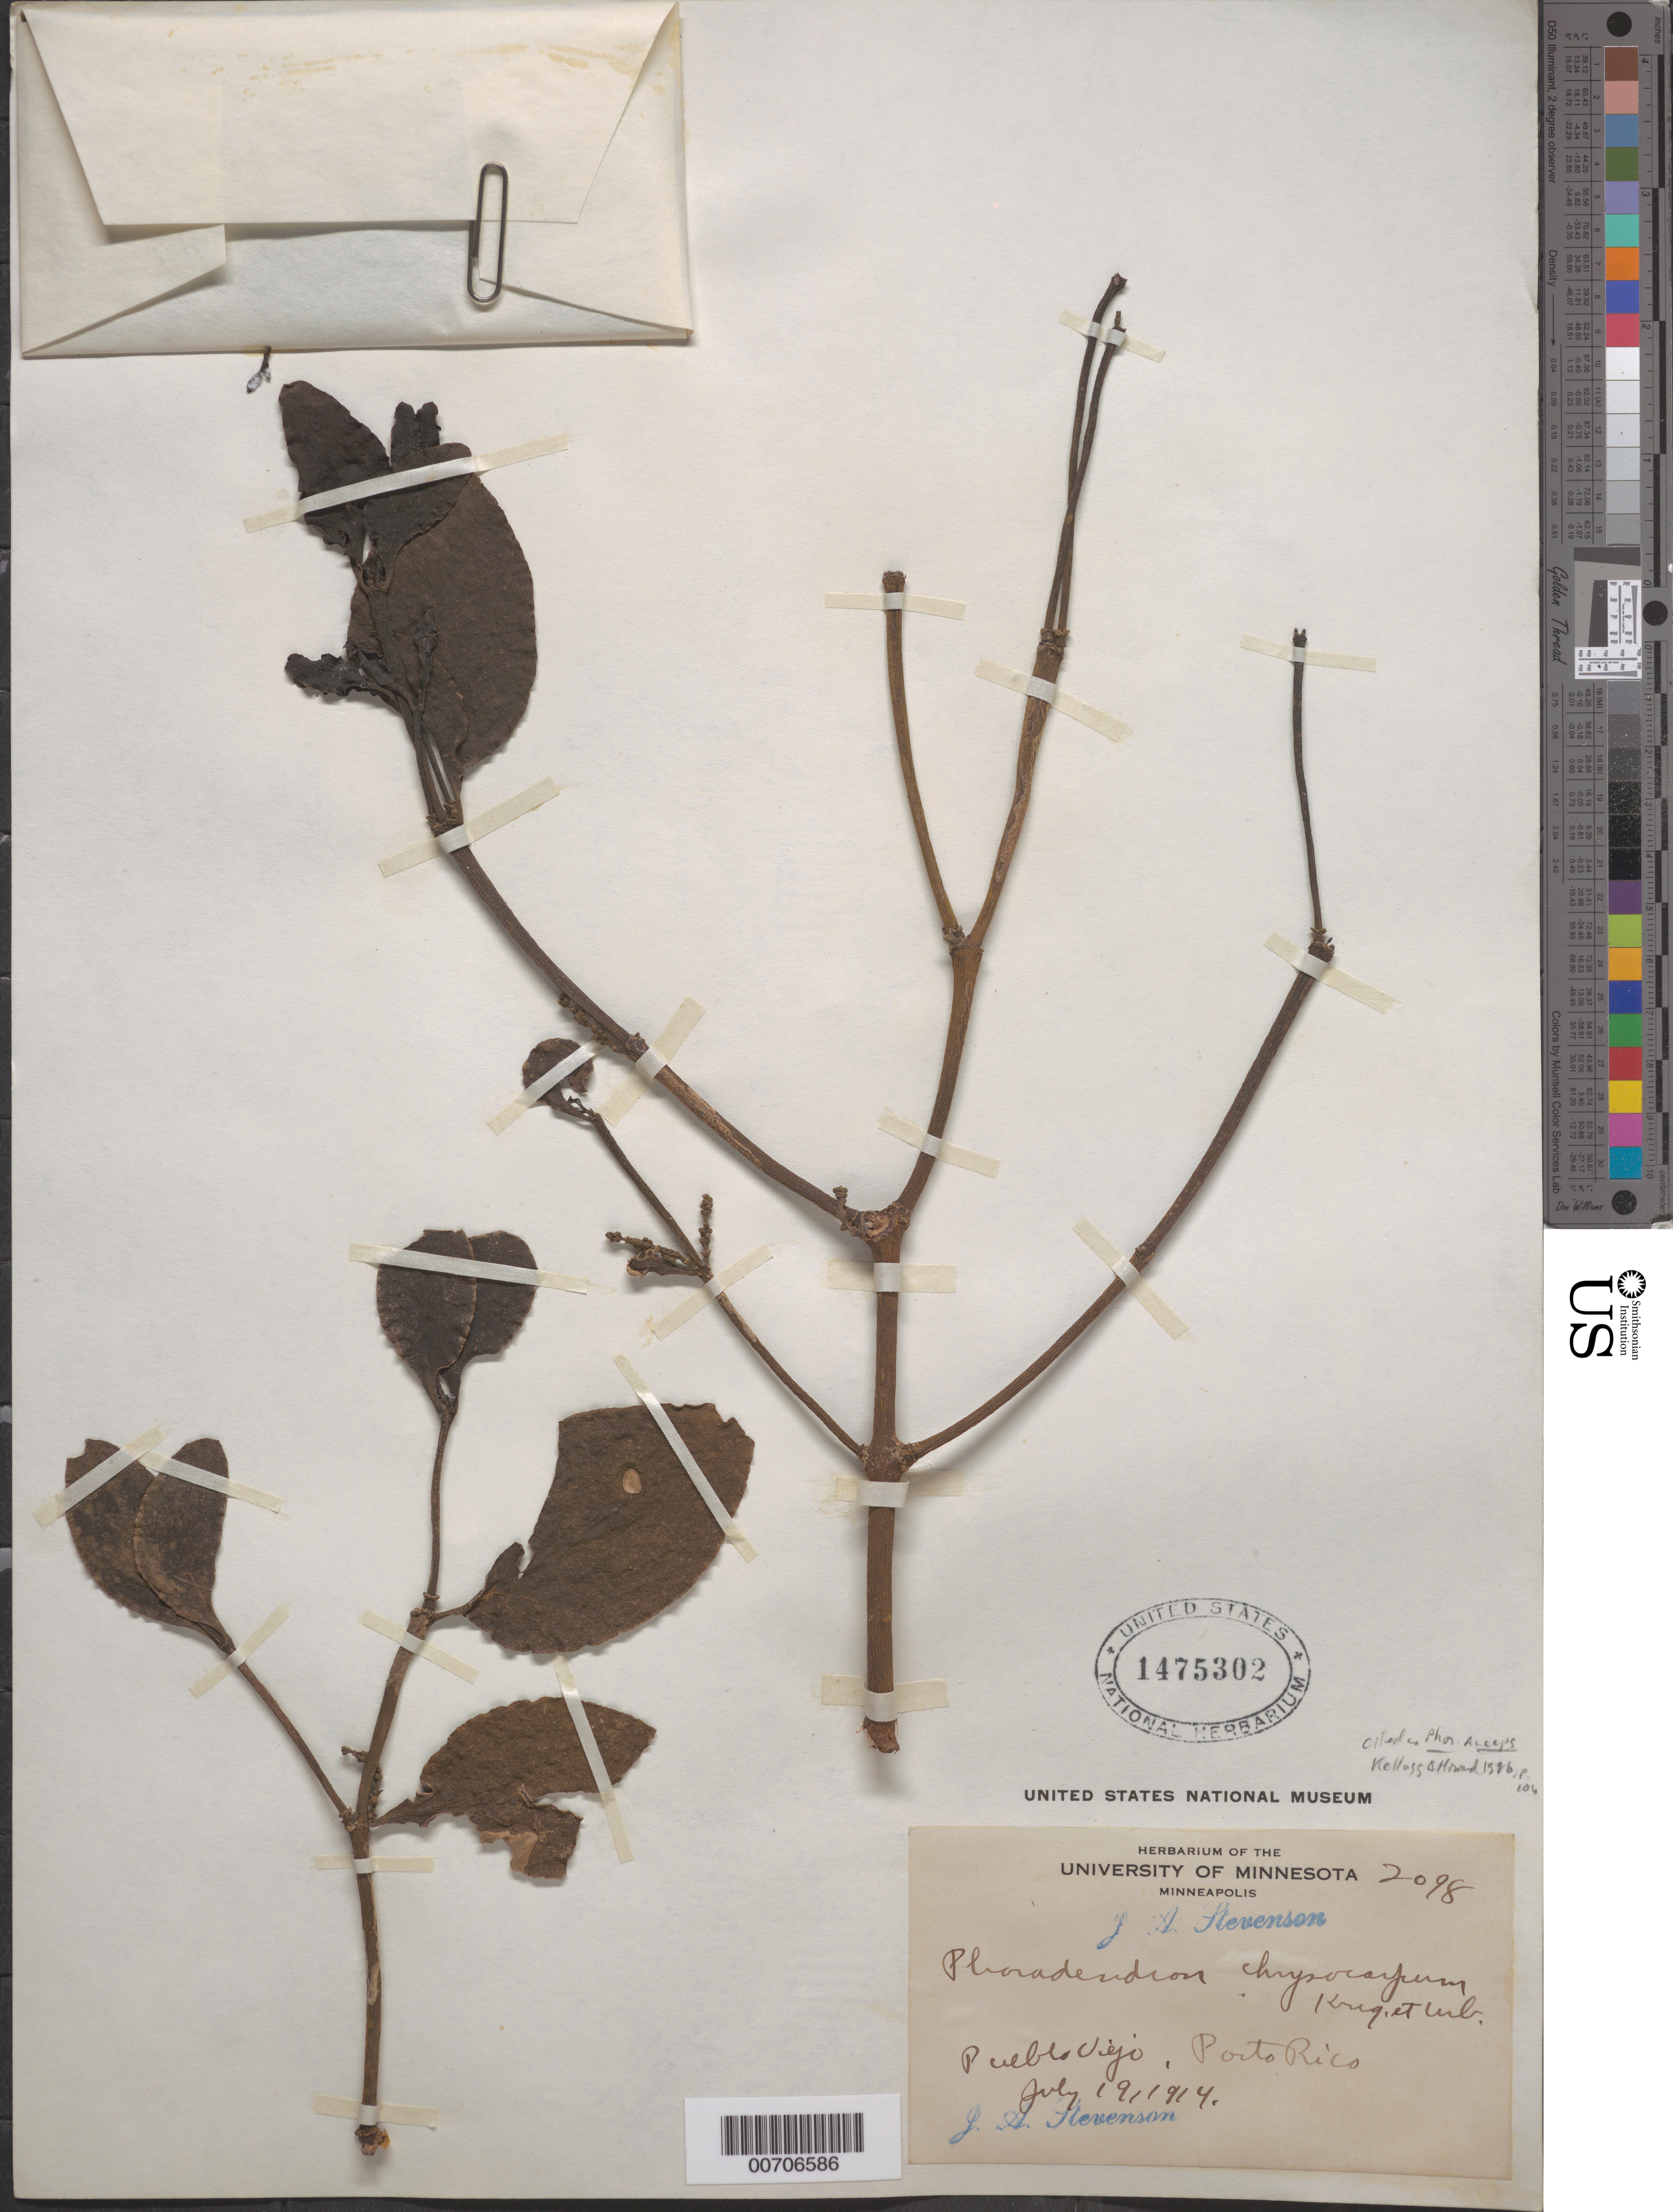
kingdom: Plantae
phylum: Tracheophyta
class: Magnoliopsida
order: Santalales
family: Viscaceae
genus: Phoradendron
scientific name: Phoradendron anceps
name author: (Spreng.) M. Gómez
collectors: J. Stevenson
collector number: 2098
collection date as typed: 19 Jul 1914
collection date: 1914-07-19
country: Puerto Rico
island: Greater Antilles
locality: Pueblo Viejo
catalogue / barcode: US 1475302